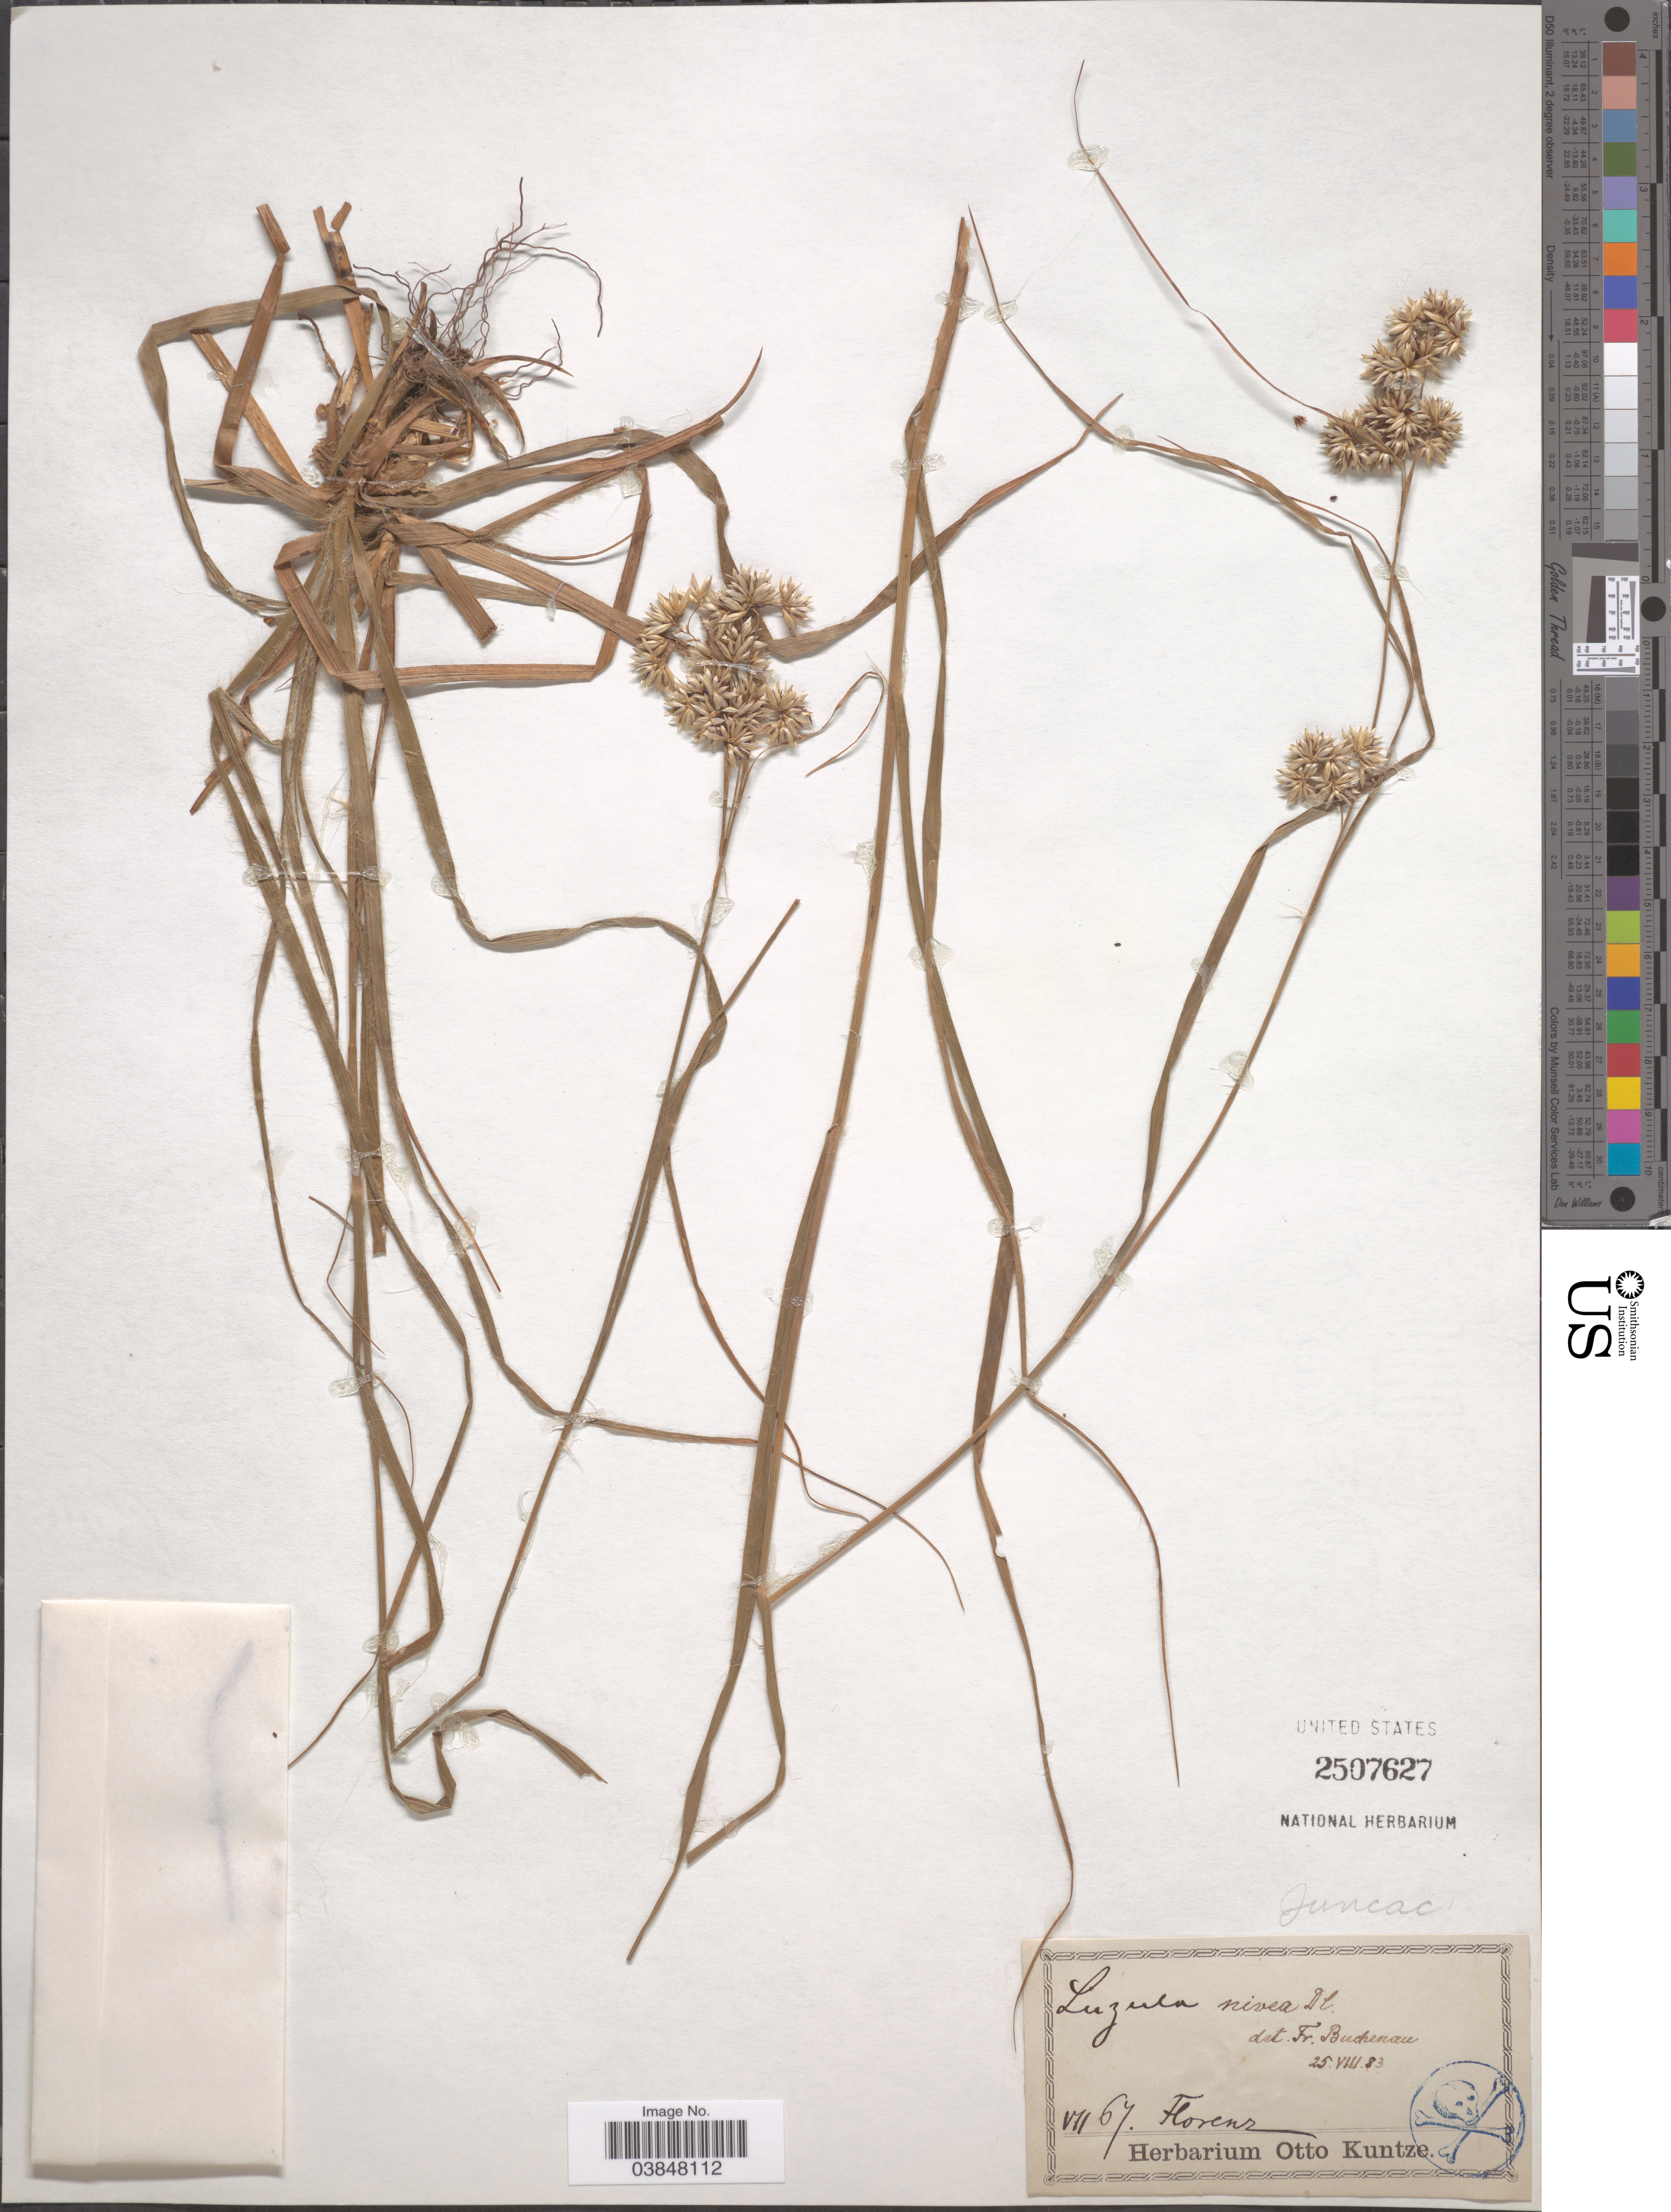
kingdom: Plantae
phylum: Tracheophyta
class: Liliopsida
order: Poales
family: Juncaceae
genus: Luzula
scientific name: Luzula nivea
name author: (L.) DC.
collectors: Florenz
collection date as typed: Transcribed d/m/y: /7/67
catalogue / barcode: US 2507627